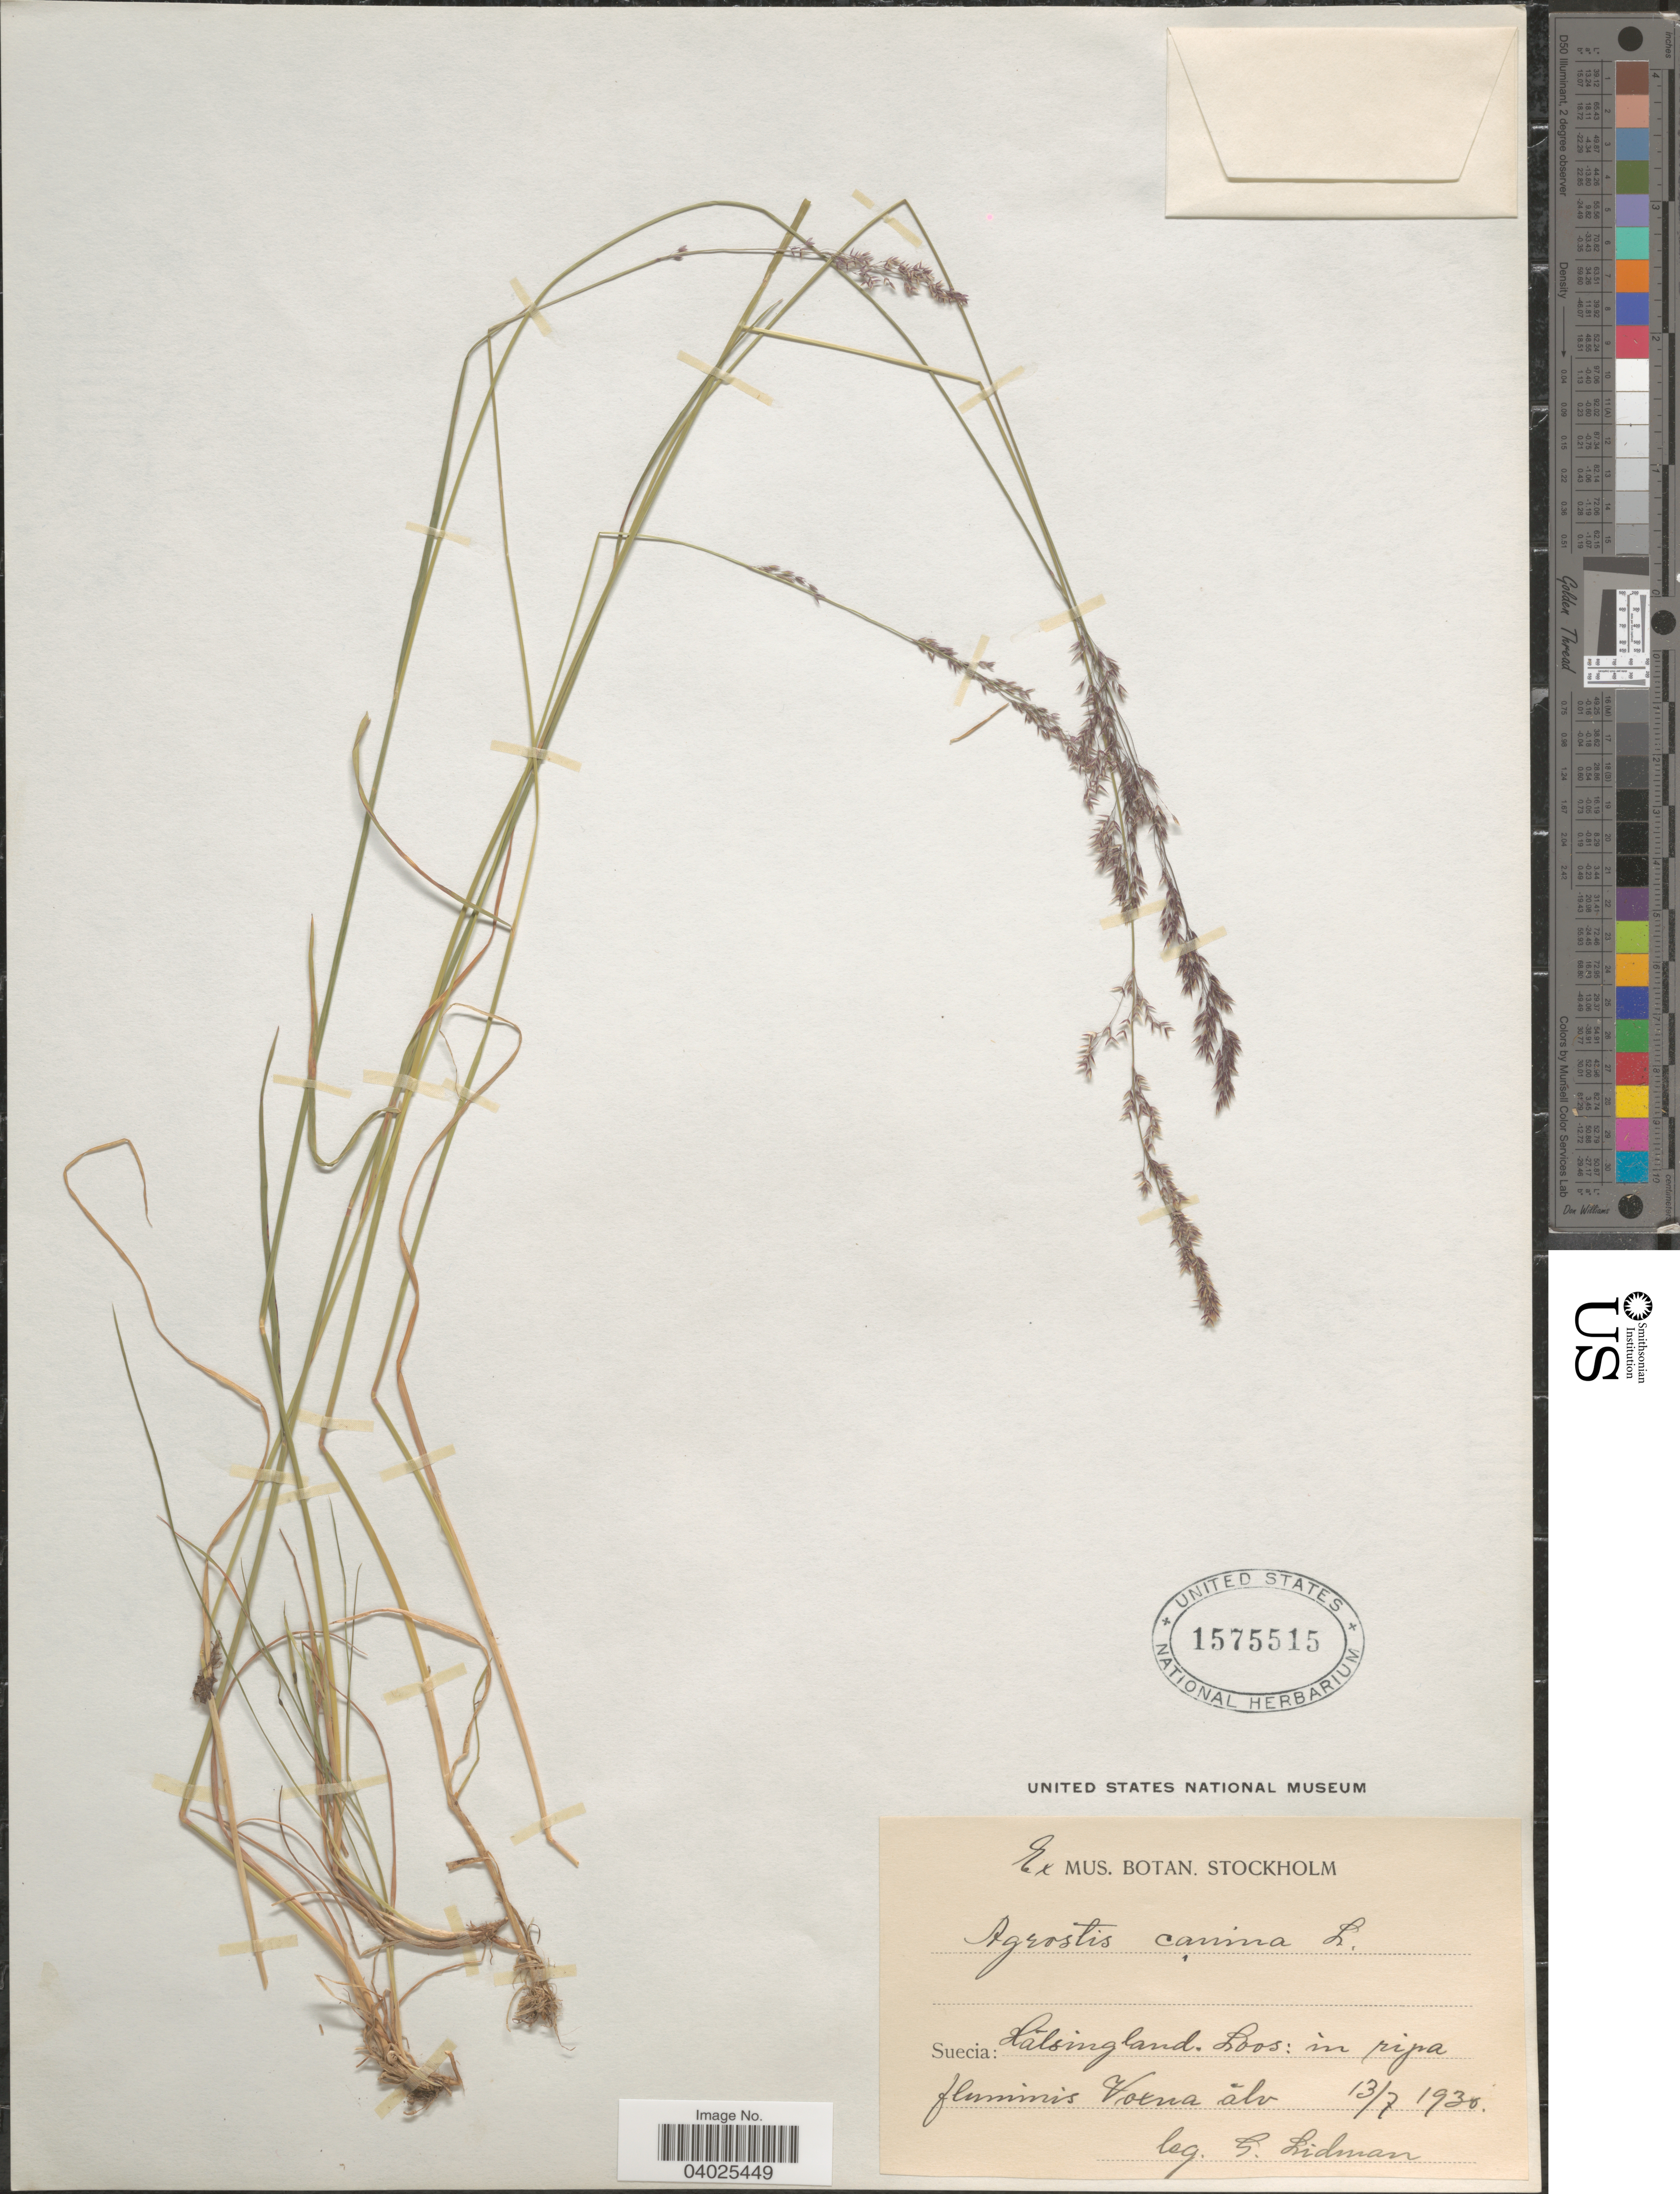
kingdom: Plantae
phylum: Tracheophyta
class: Liliopsida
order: Poales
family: Poaceae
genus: Agrostis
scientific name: Agrostis canina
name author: L.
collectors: G. Lidman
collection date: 1930-07-13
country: Sweden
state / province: Gavleborg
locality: Suecia: Hálsingland. Loos: in ripa fluminis Voxna álo.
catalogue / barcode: US 1575515